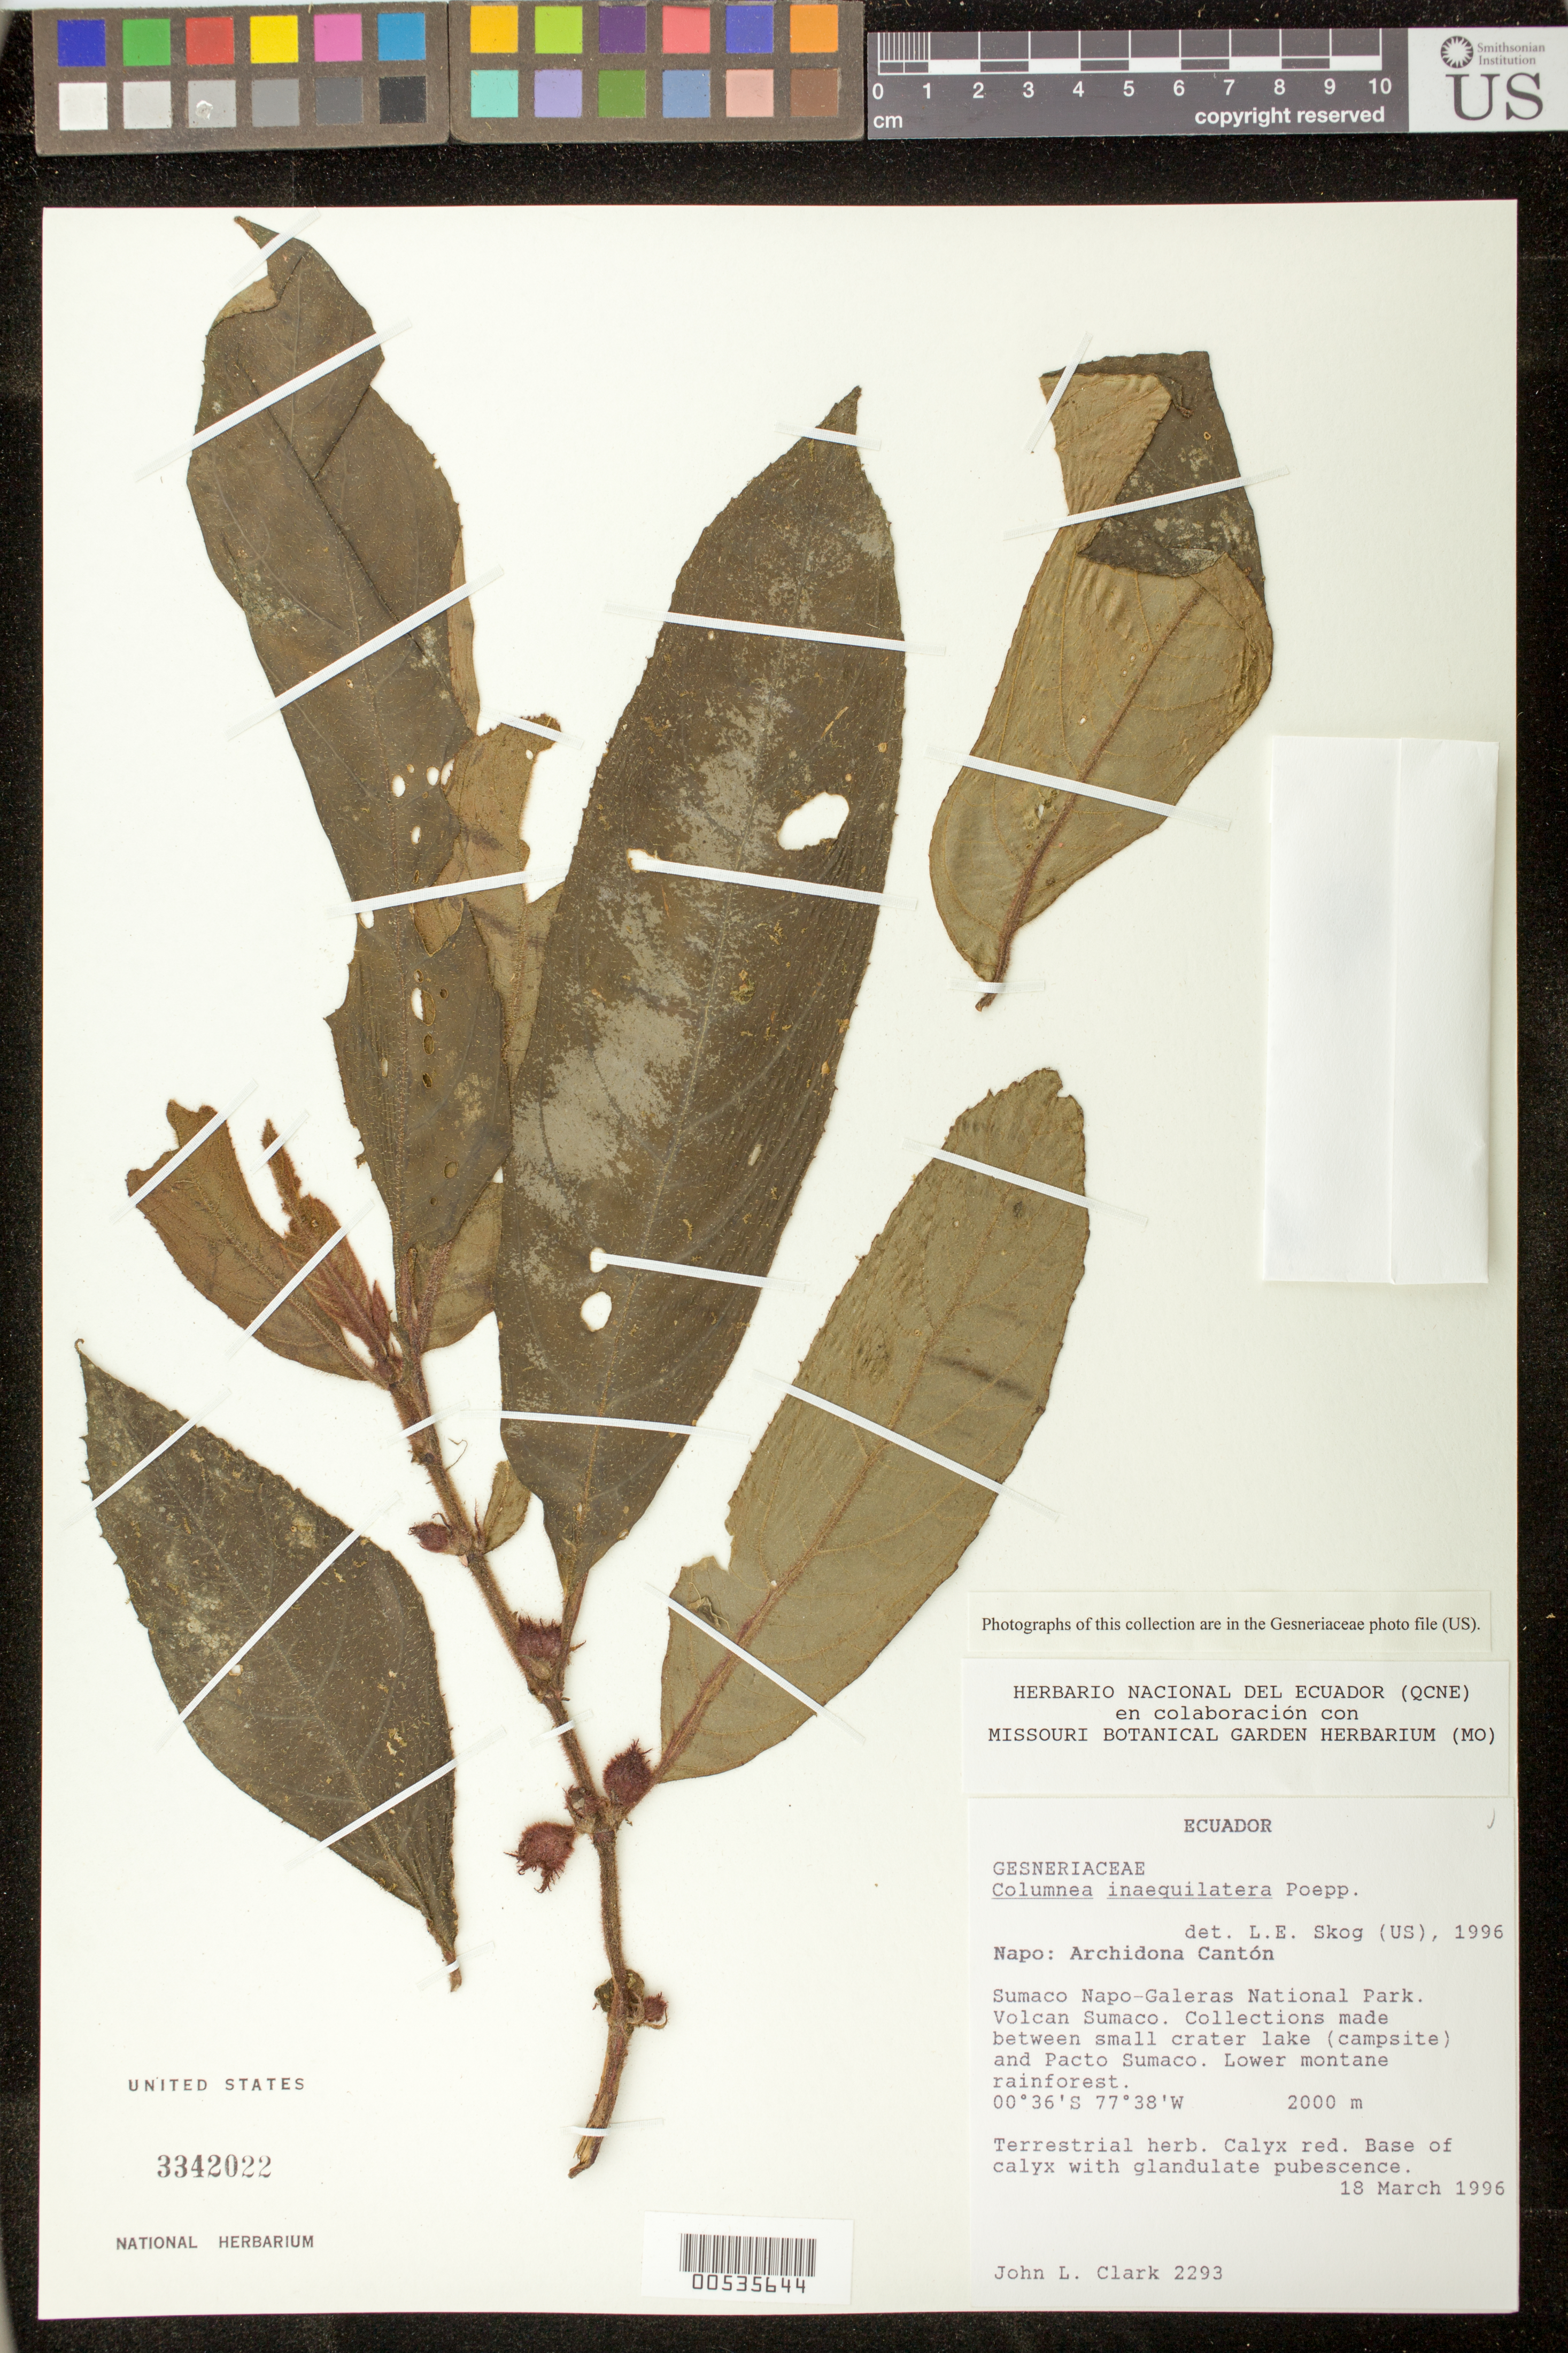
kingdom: Plantae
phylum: Tracheophyta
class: Magnoliopsida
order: Lamiales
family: Gesneriaceae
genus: Columnea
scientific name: Columnea inaequilatera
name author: Poepp.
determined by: Skog, Laurence E.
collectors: J. L. Clark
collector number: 2293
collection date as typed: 18 Mar 1996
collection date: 1996-03-18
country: Ecuador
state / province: Napo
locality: Archidona Cantón. Sumaco Napo-Galeras National Park, Volcan Sumaco, between small crater lake (campsite) and Pacto Sumaco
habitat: Lower montane rainforest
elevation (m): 2000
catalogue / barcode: US 3342022